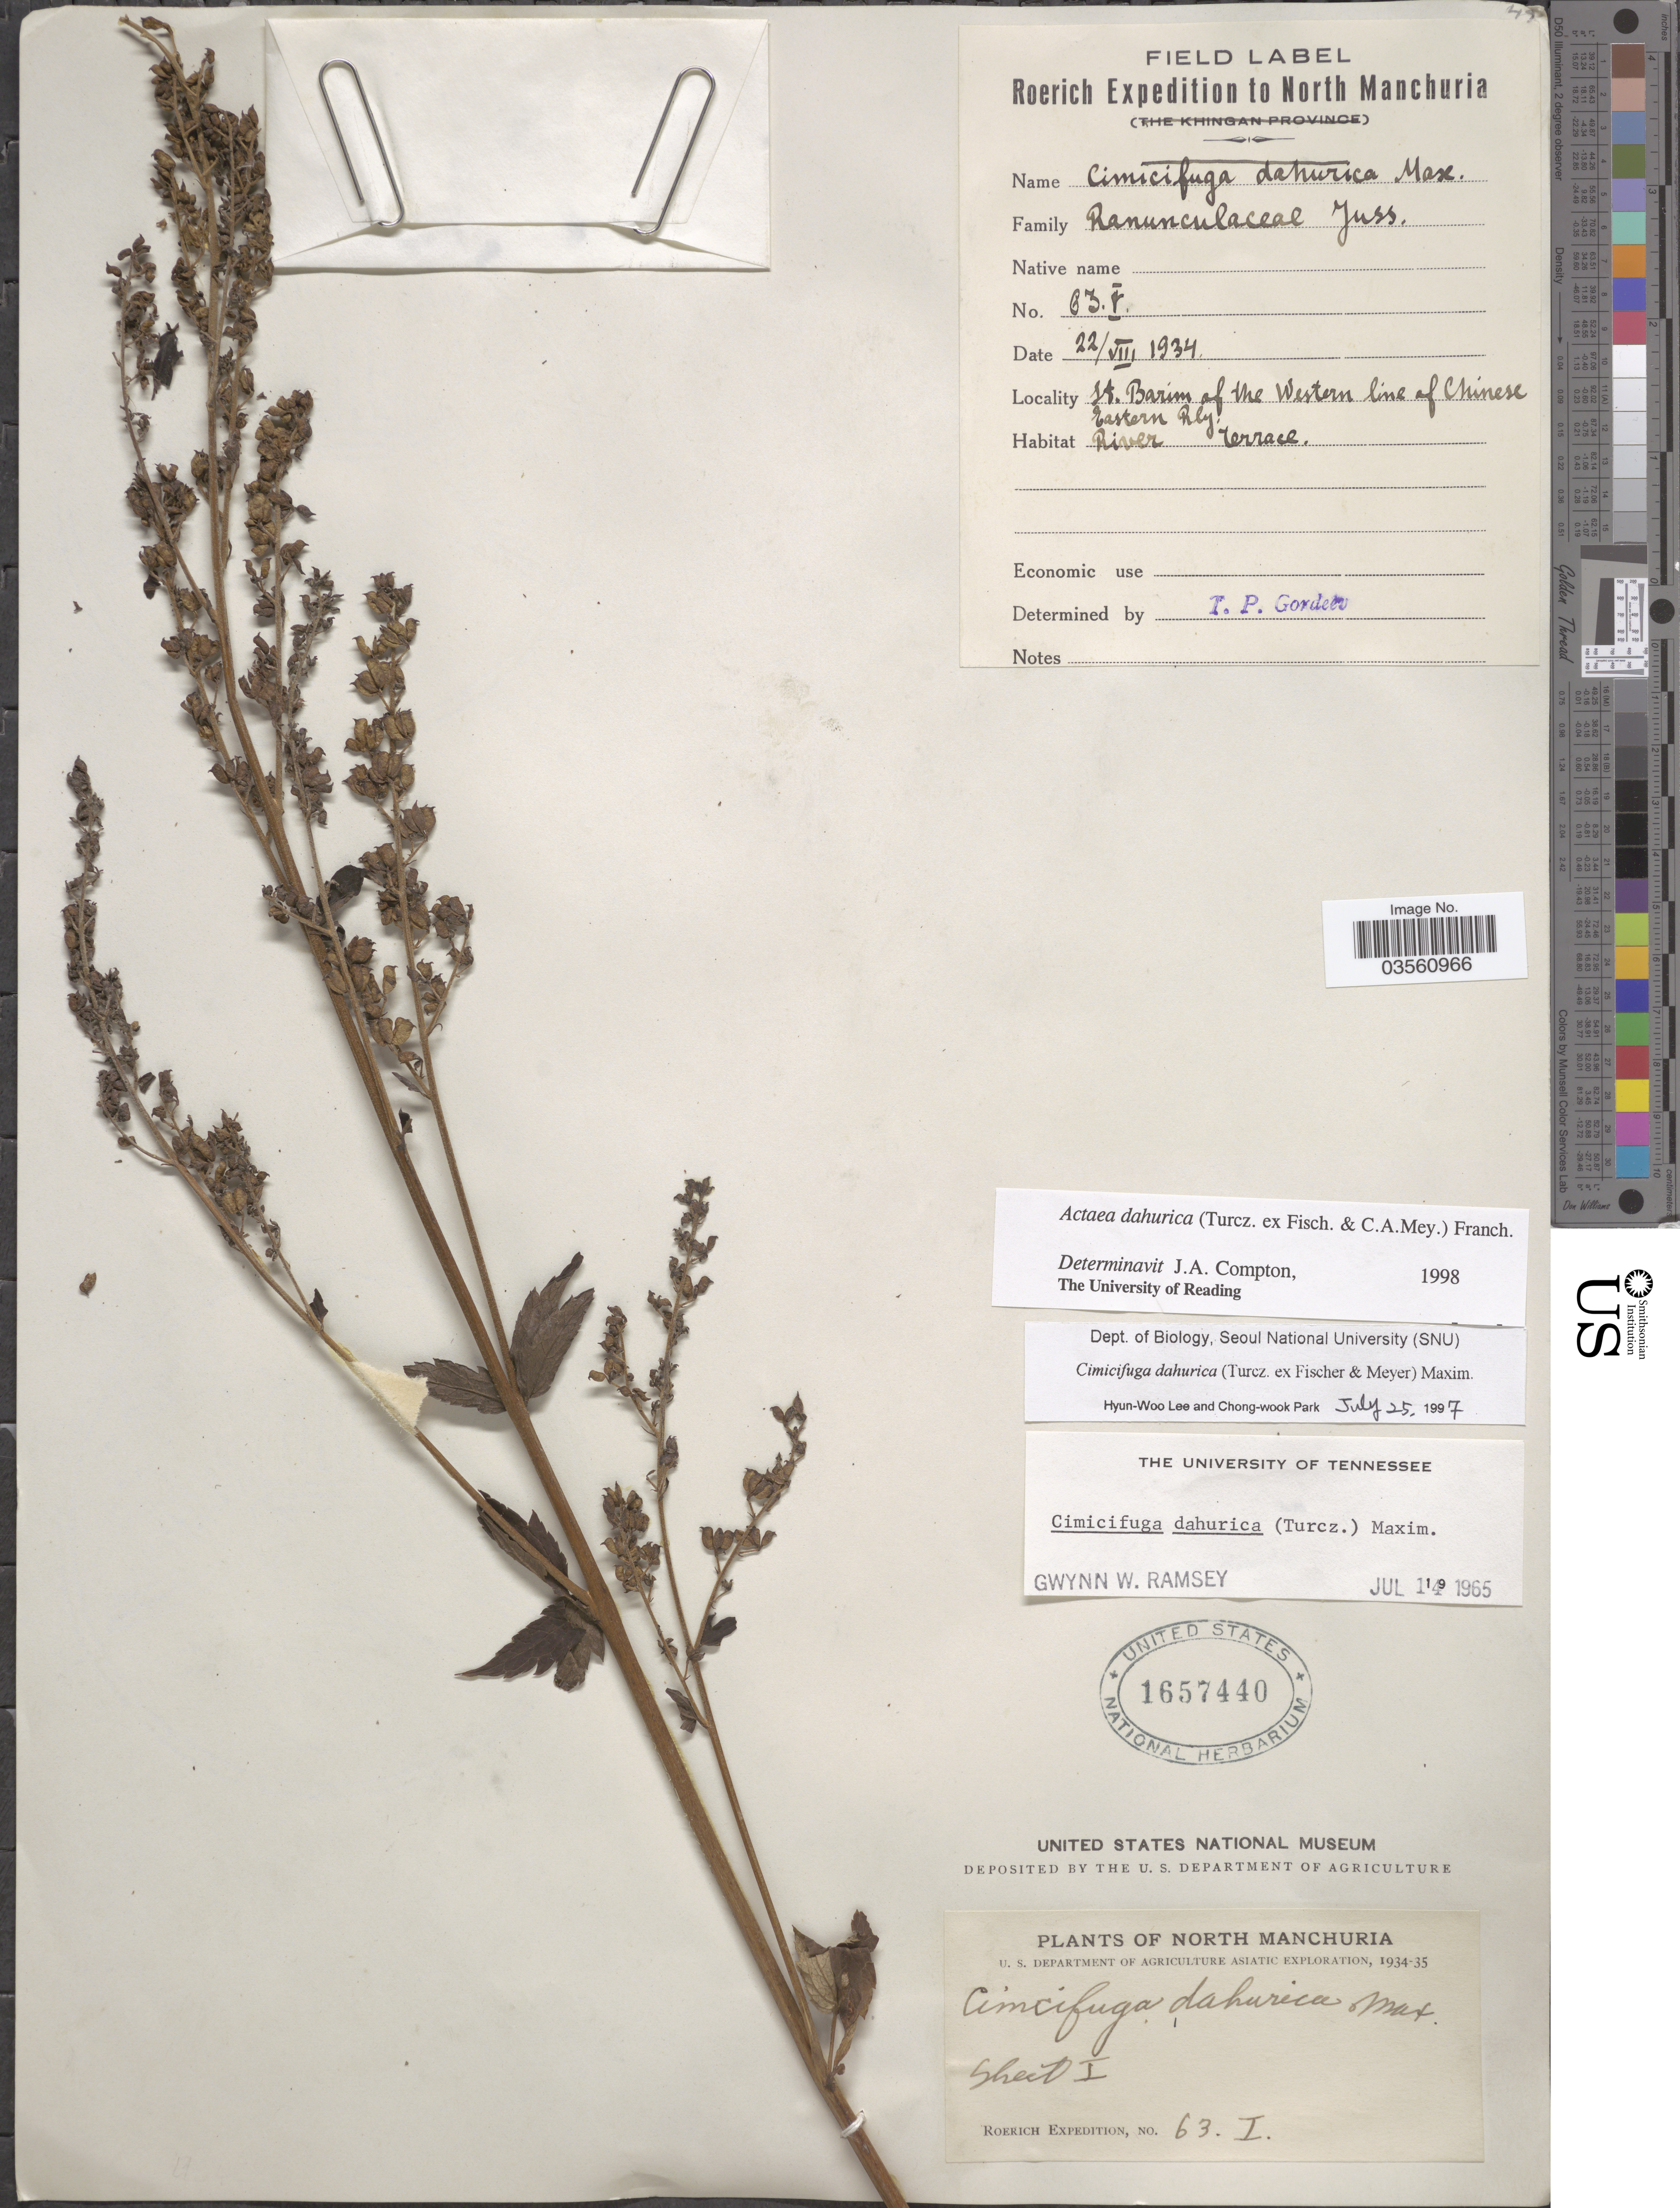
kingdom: Plantae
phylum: Tracheophyta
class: Magnoliopsida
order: Ranunculales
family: Ranunculaceae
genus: Actaea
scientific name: Actaea dahurica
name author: (Turcz. ex Fisch. & C.A. Mey.) Franch.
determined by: Compton, J. A.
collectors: -. Roerich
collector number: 63I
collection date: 1934-08-22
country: China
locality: North Manchuria. St. Barim of the Western line of Chinese Eastern Rly.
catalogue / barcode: US 1657440